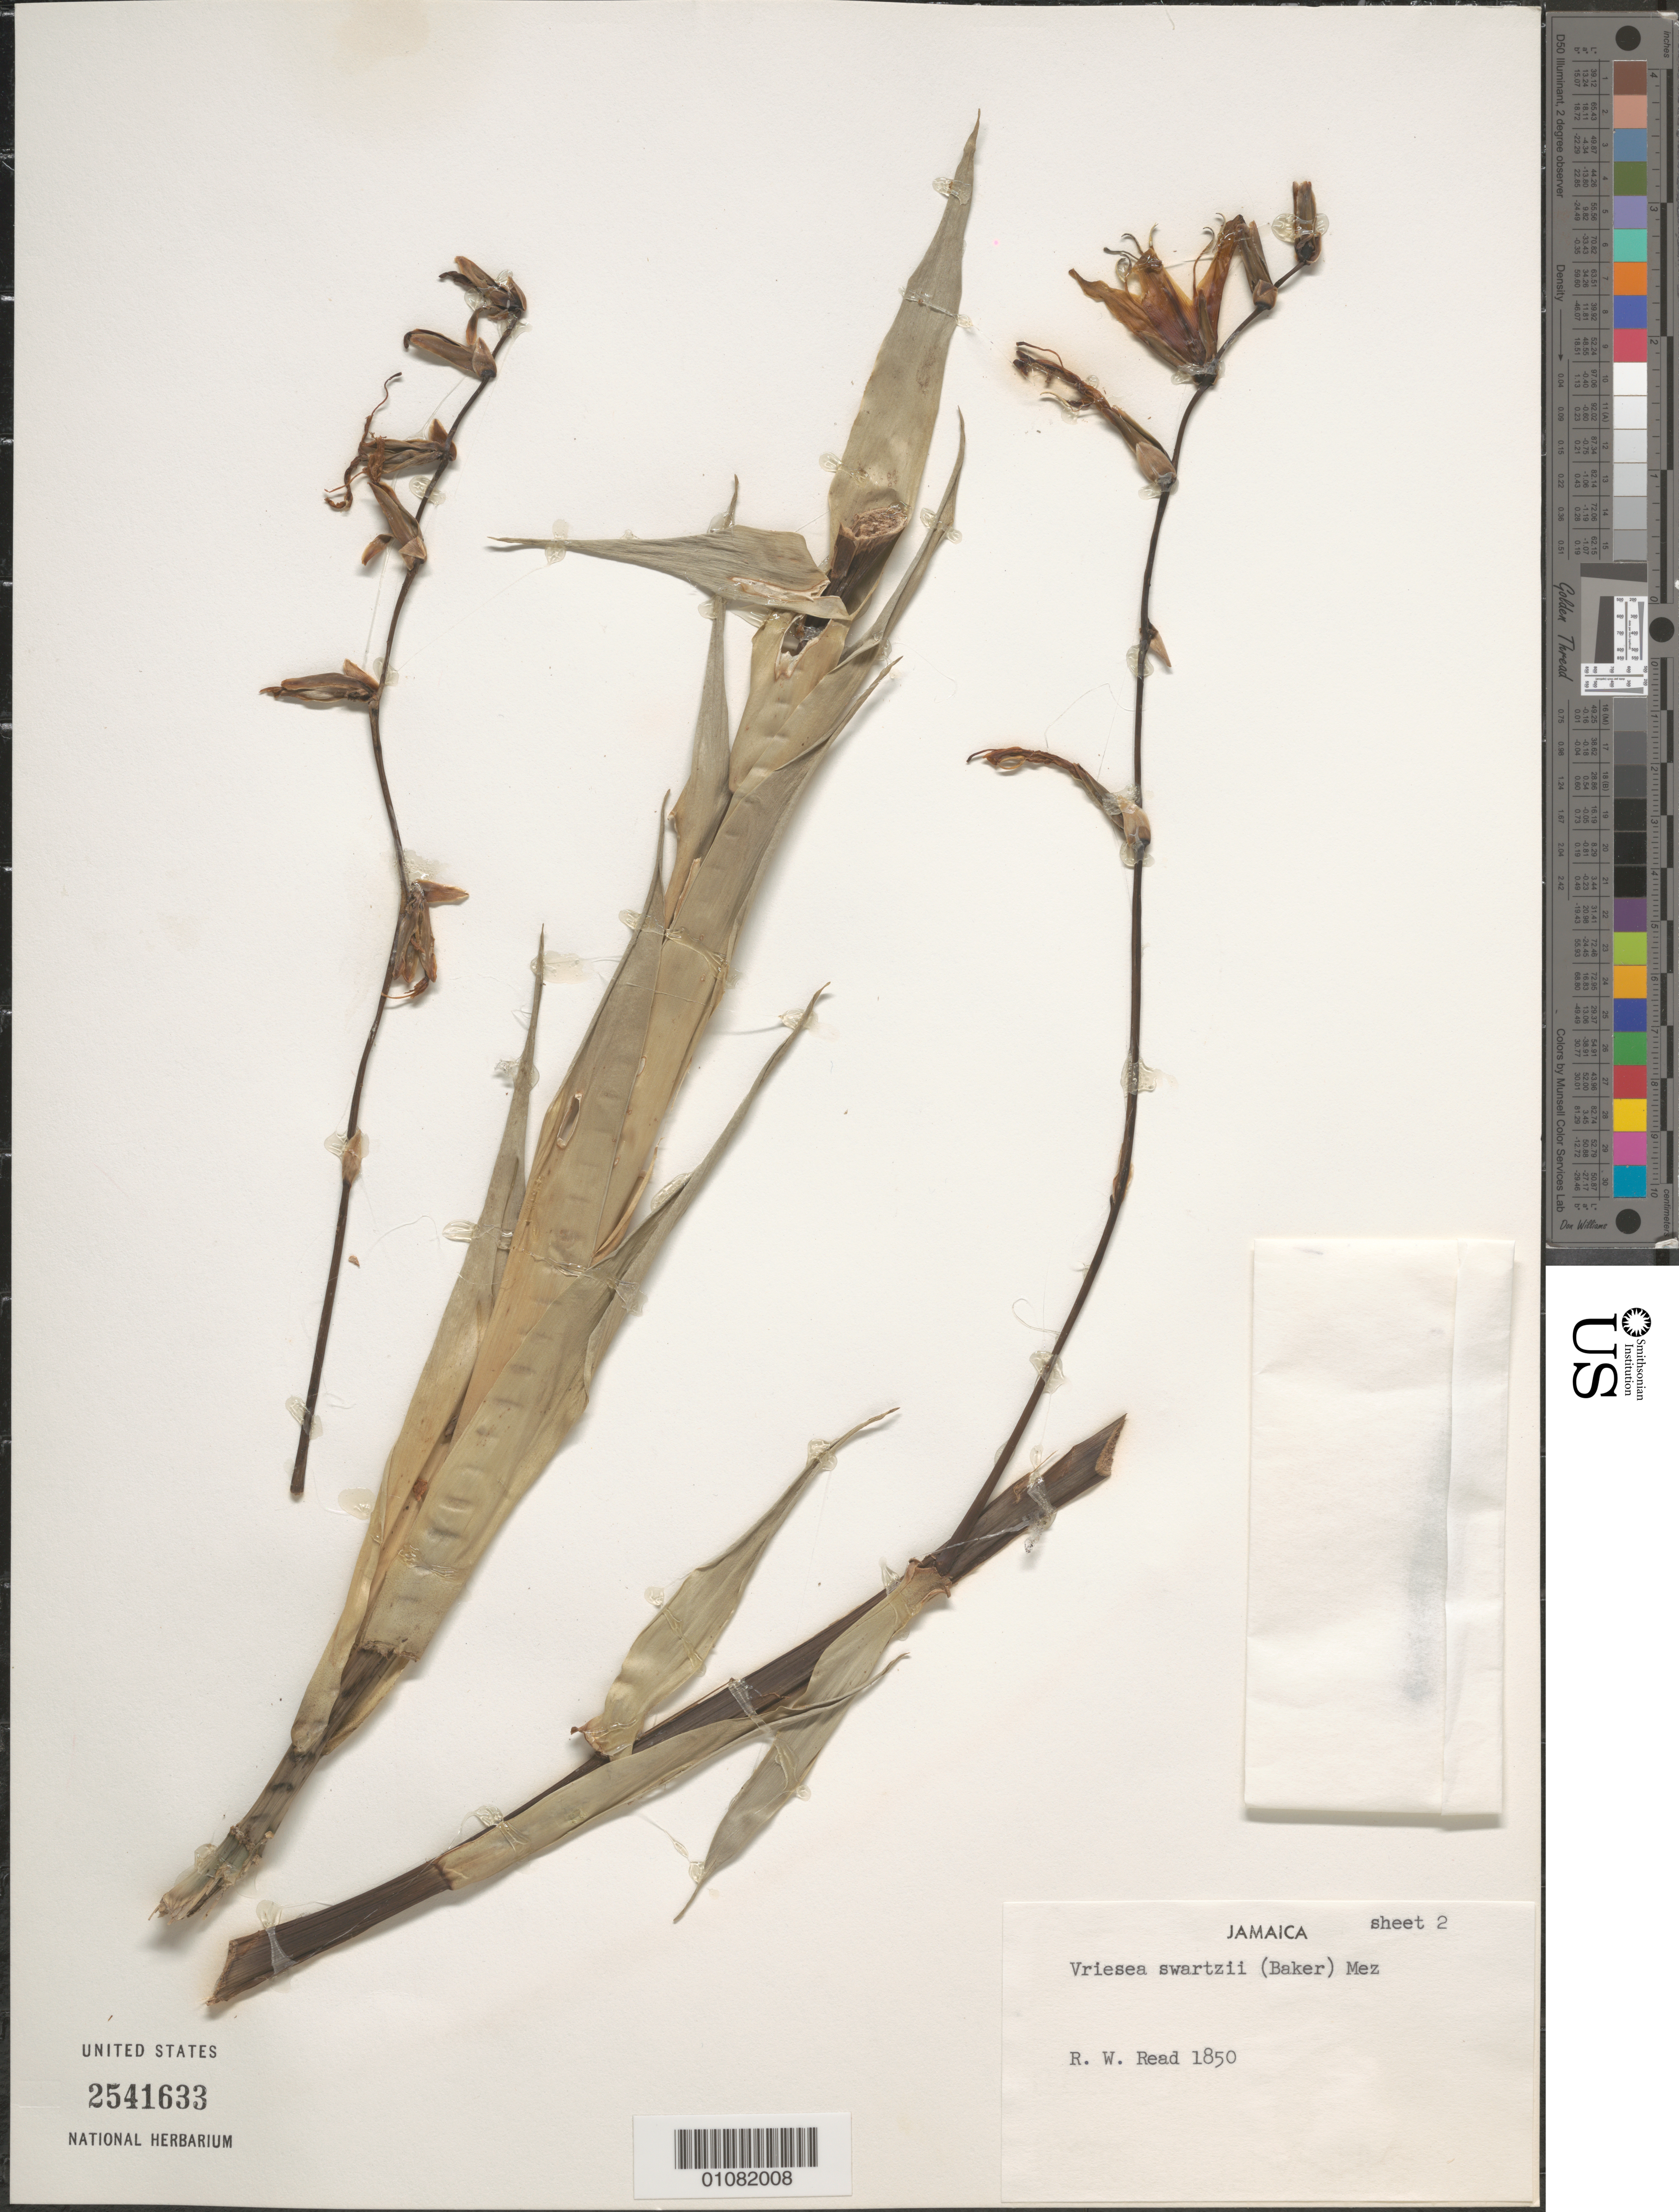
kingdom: Plantae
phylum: Tracheophyta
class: Liliopsida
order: Poales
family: Bromeliaceae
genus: Vriesea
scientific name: Vriesea swartzii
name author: (Baker) Mez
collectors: R. W. Read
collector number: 1850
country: Jamaica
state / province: Saint Ann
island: Jamaica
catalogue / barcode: US 2541633